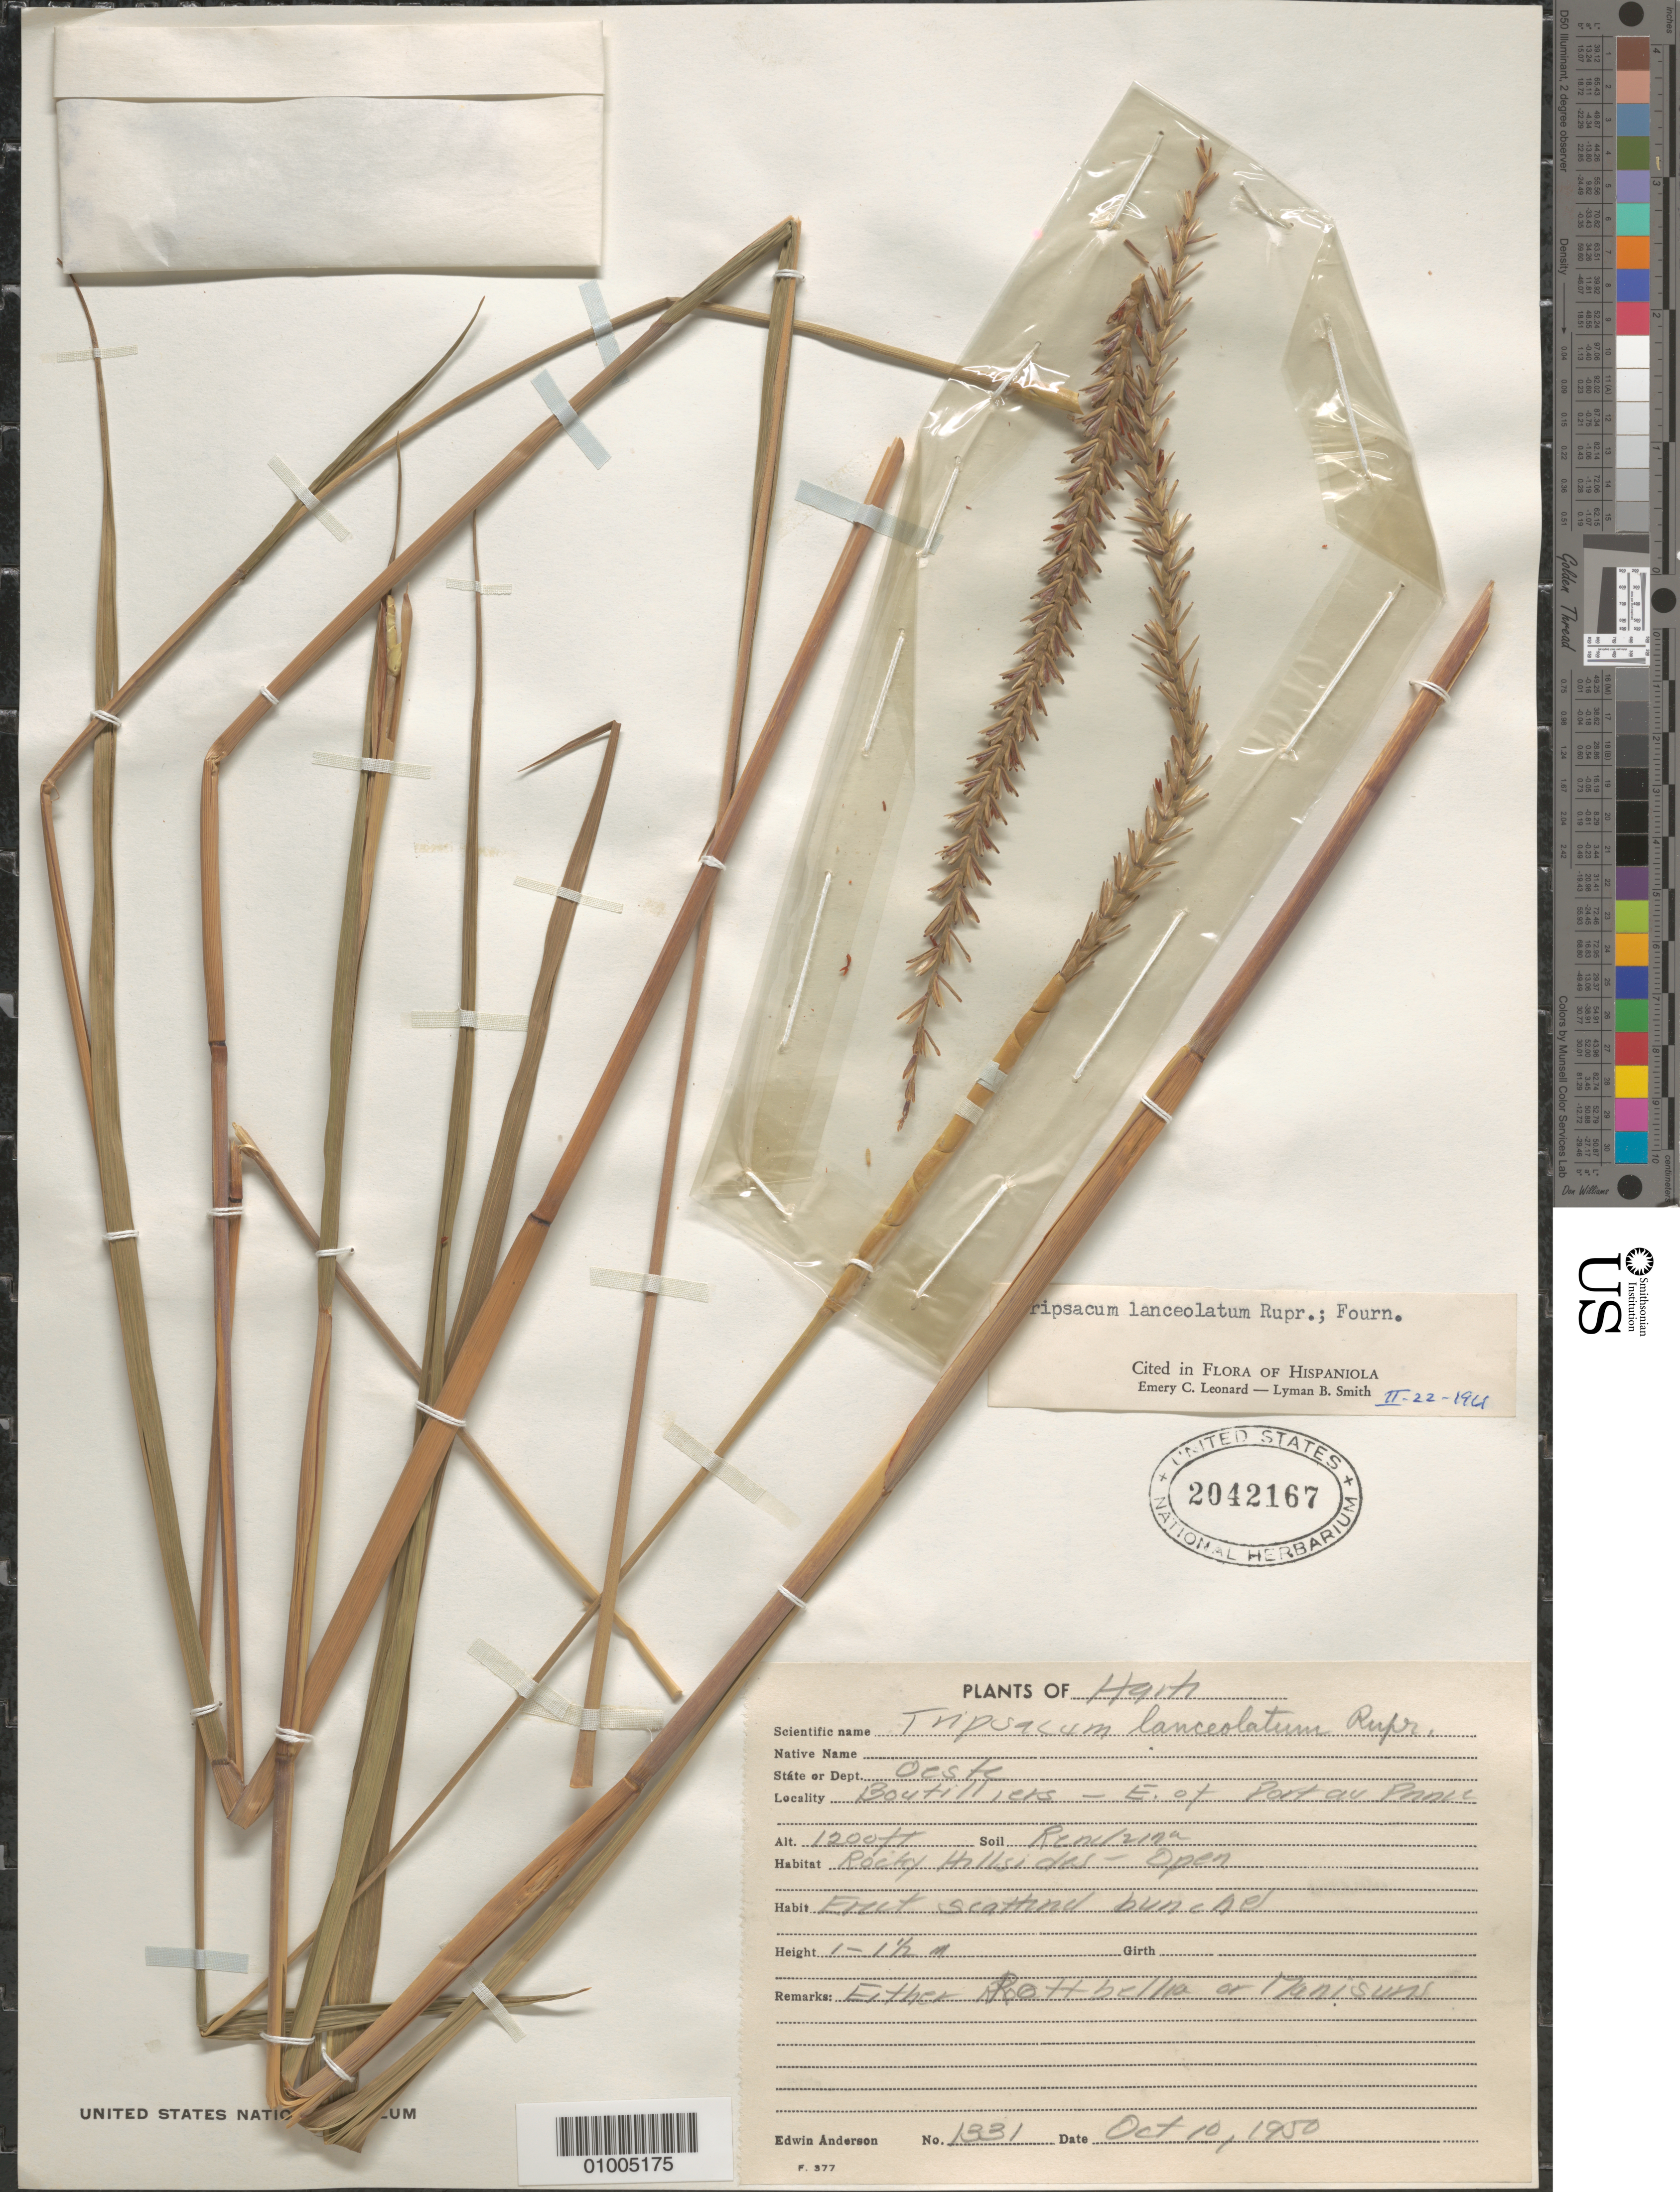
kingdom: Plantae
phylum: Tracheophyta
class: Liliopsida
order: Poales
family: Poaceae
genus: Tripsacum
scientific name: Tripsacum lanceolatum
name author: Rupr. ex E. Fourn.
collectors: E. Anderson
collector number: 1331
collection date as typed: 10 Oct 1950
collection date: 1950-10-10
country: Haiti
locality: Rocky Hillsides - open.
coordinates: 0 N, 0 E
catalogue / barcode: US 2042167